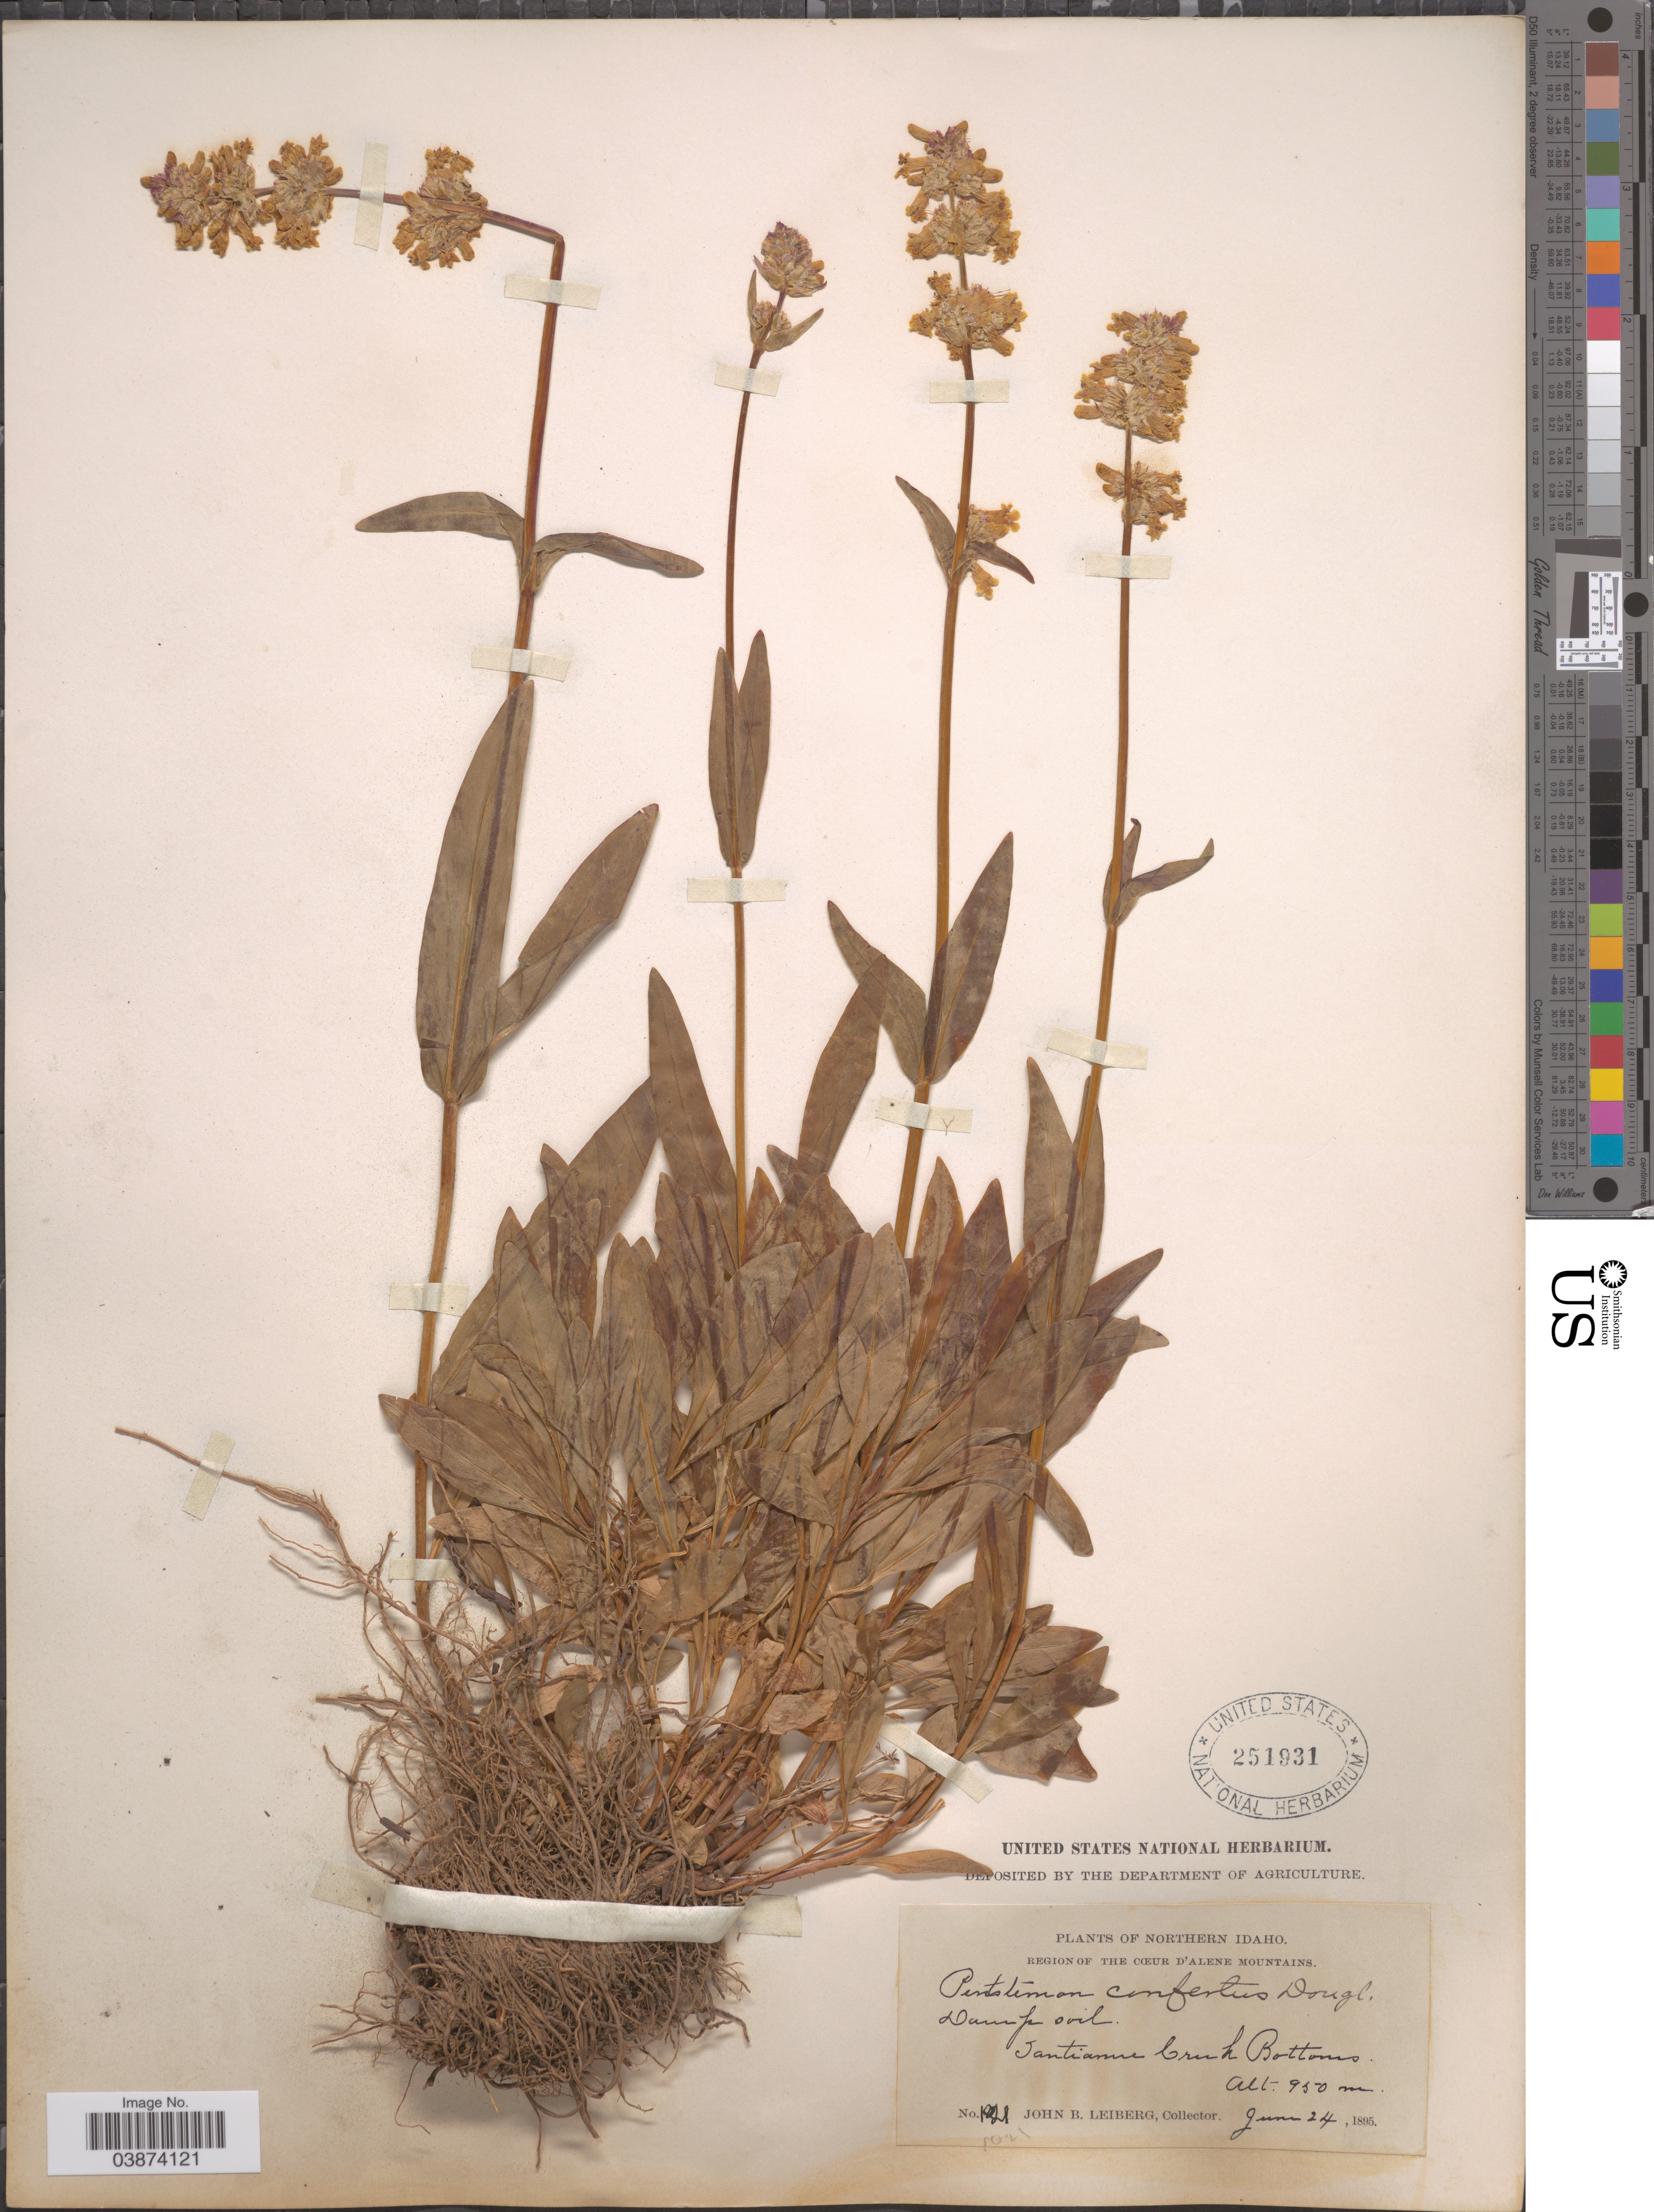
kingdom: Plantae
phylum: Tracheophyta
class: Magnoliopsida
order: Lamiales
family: Plantaginaceae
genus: Penstemon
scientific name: Penstemon confertus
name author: Douglas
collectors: J. B. Leiberg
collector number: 1021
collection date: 1895-06-24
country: United States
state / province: Idaho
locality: Northern Idaho. Region of the Cæur d'Alene Mountains. Santianne Creek Bottoms.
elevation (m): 950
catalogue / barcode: US 251931